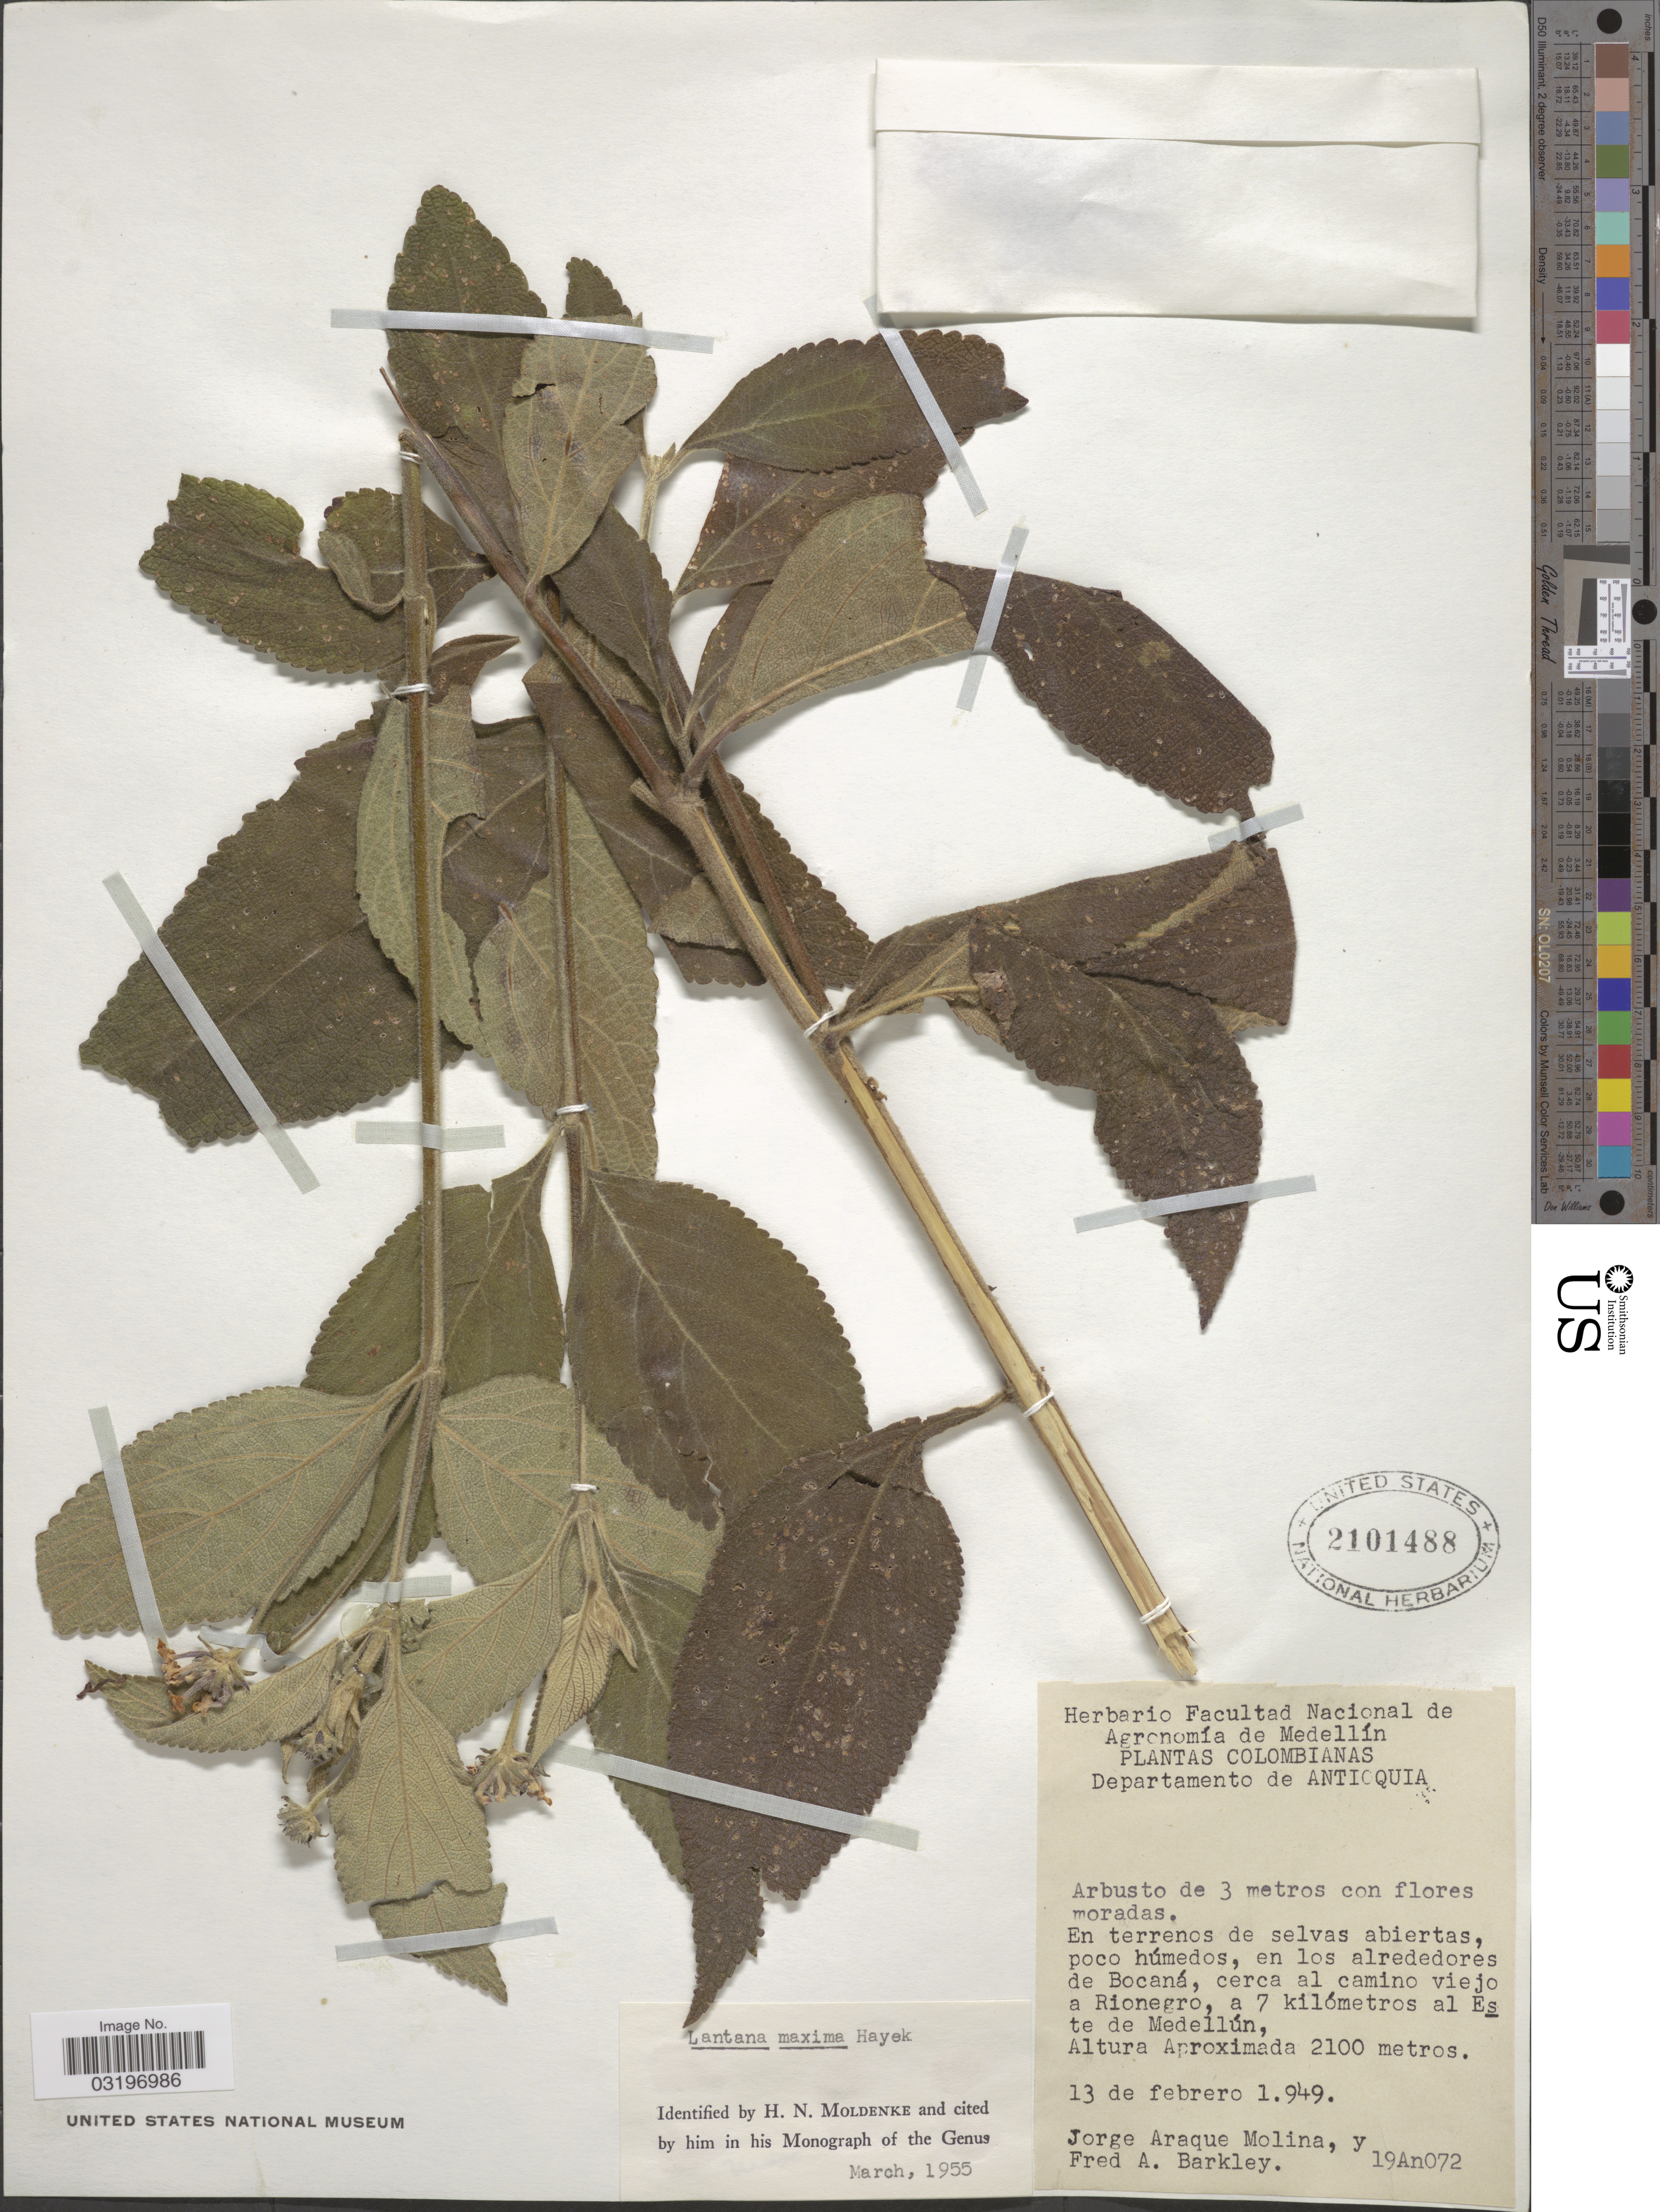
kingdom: Plantae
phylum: Tracheophyta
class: Magnoliopsida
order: Lamiales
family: Verbenaceae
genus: Lantana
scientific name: Lantana maxima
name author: Hayek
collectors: J. A. Molina & F. A. Barkley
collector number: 19An072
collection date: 1949-02-13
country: Colombia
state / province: Antioquia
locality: Departamento de Antioquia. En los alrededores de Bocaná, cerca al camino viejo a Rionegro, a 7 kilómetros al Este de Medellún.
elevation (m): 2100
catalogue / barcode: US 2101488